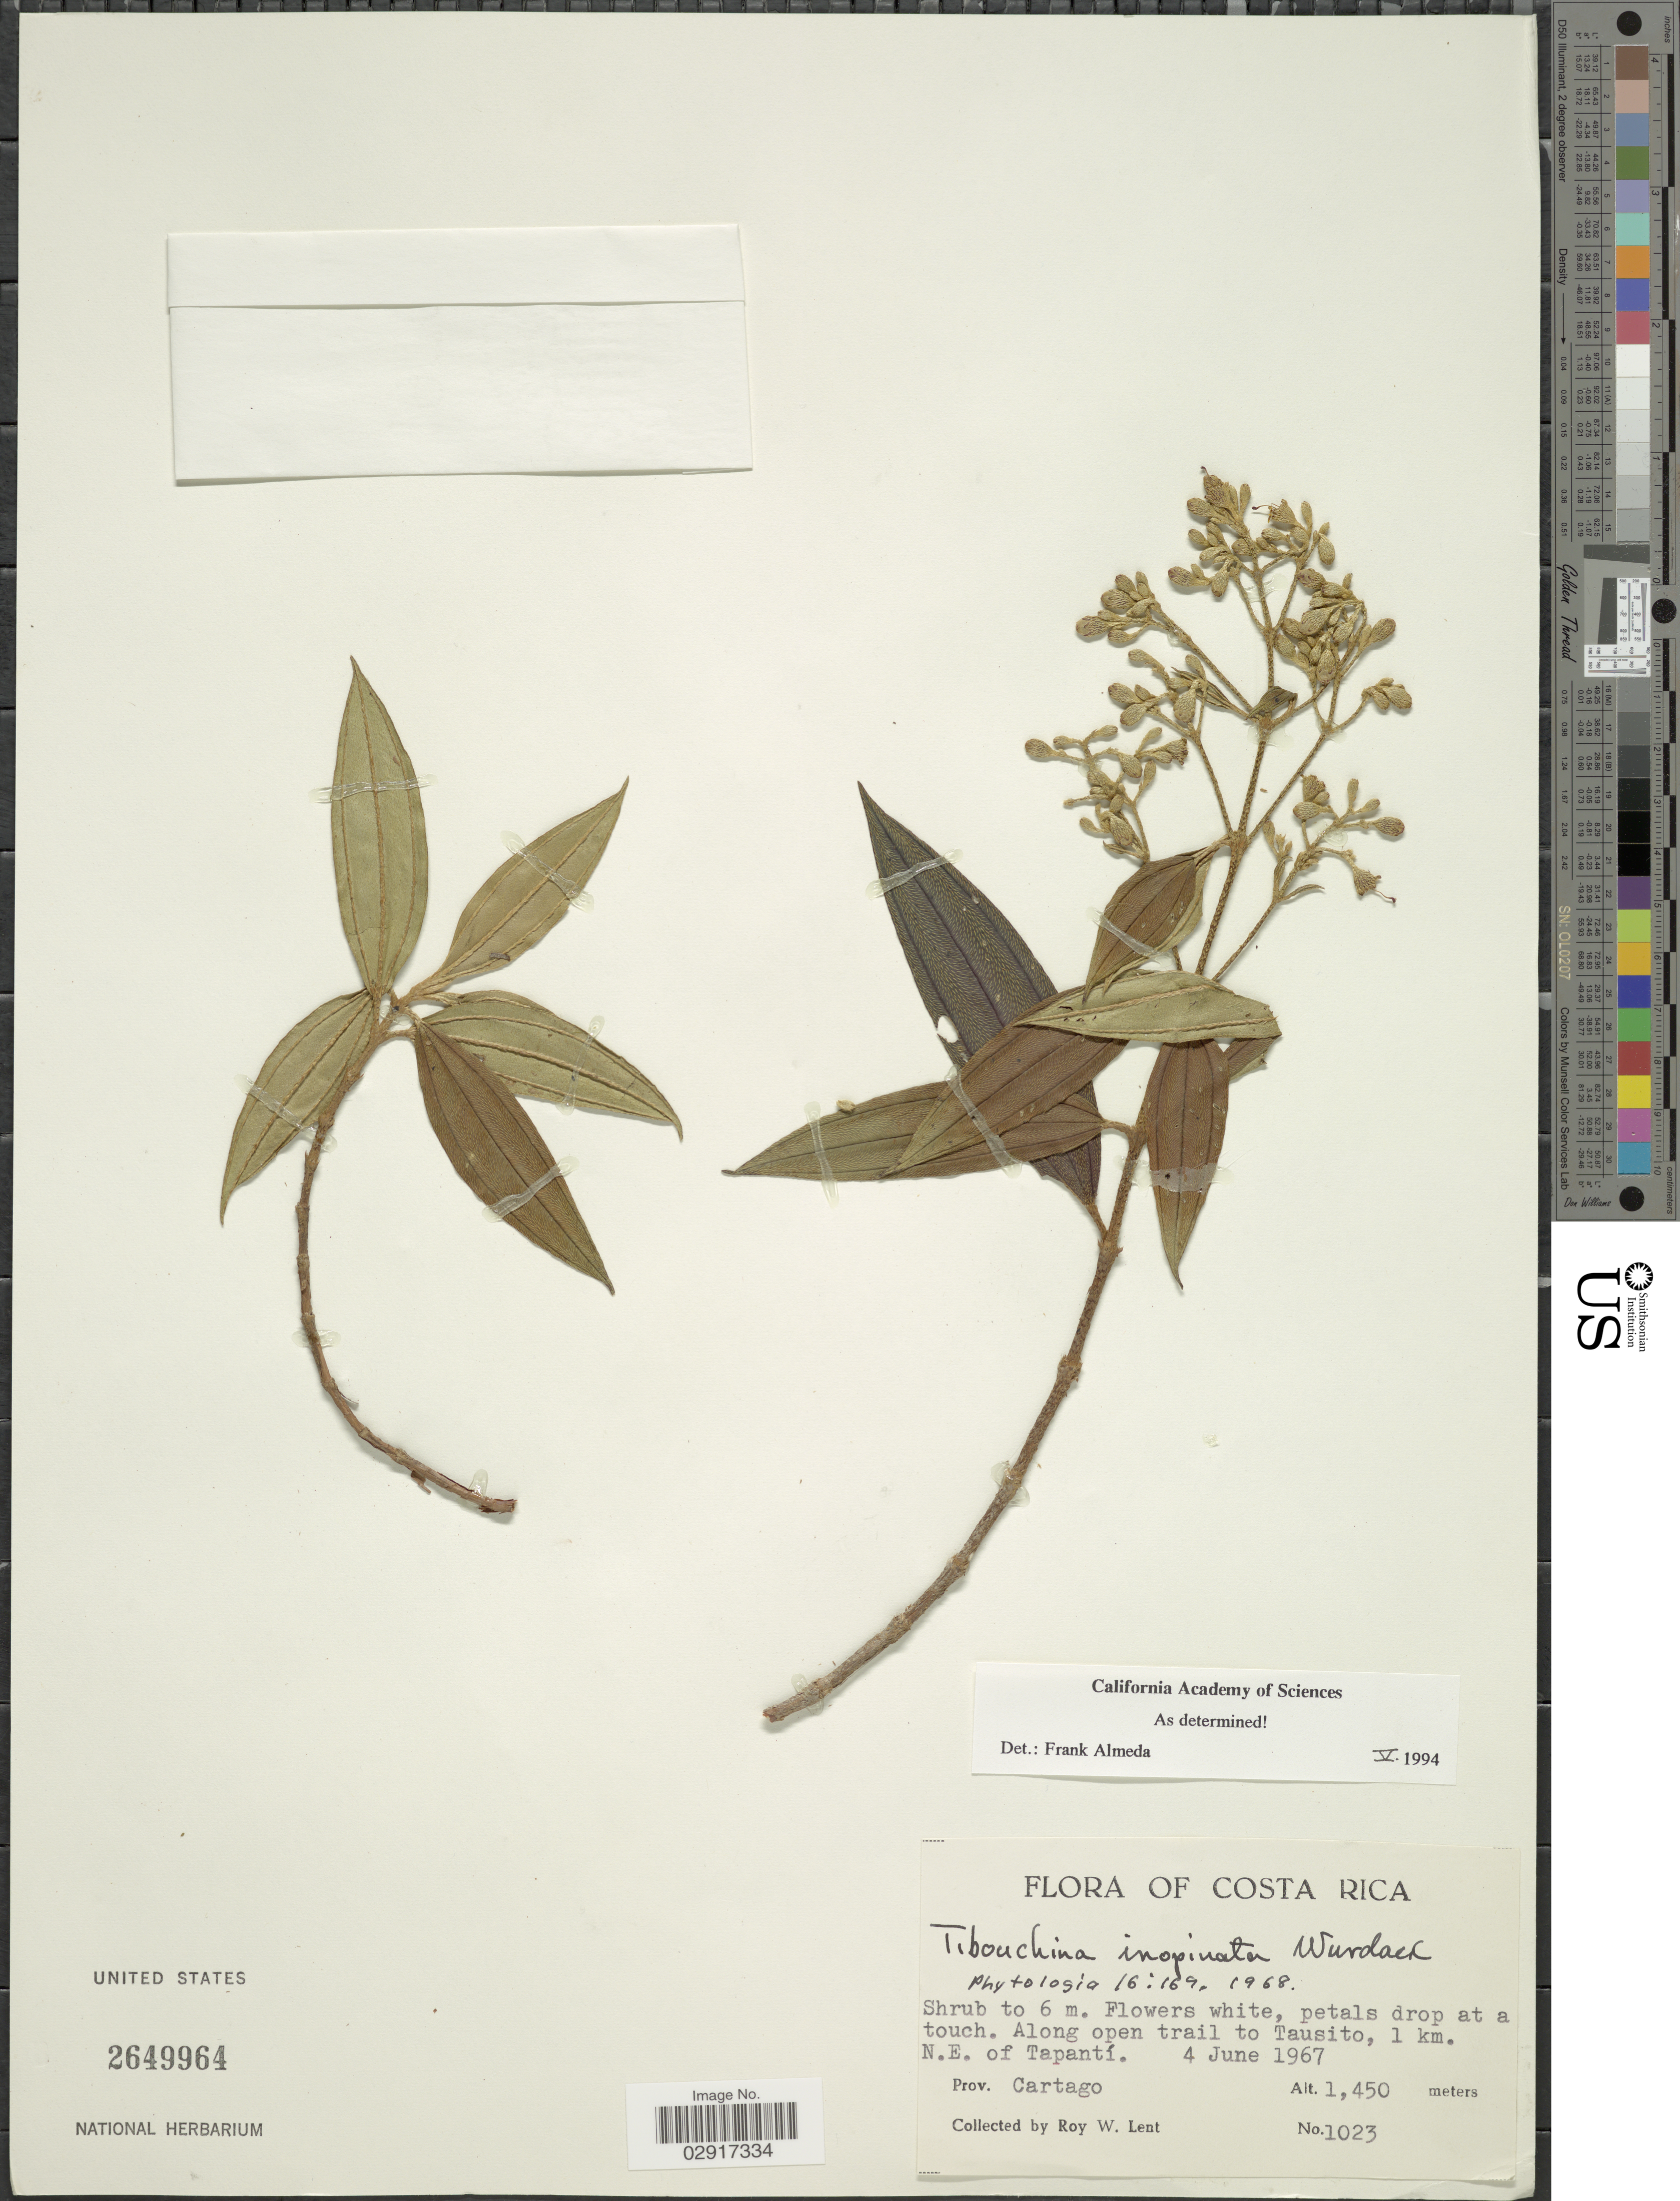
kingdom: Plantae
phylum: Tracheophyta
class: Magnoliopsida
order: Myrtales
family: Melastomataceae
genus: Andesanthus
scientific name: Andesanthus inopinatus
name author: (Wurdack) P.J.F. Guim. & Michelang.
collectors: R. W. Lent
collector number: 1023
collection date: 1967-06-04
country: Costa Rica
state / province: Cartago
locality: Along open trail to Tausito, 1 km. N. E. of Tapantí. Prov. Cartago.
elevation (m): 1450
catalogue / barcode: US 2649964